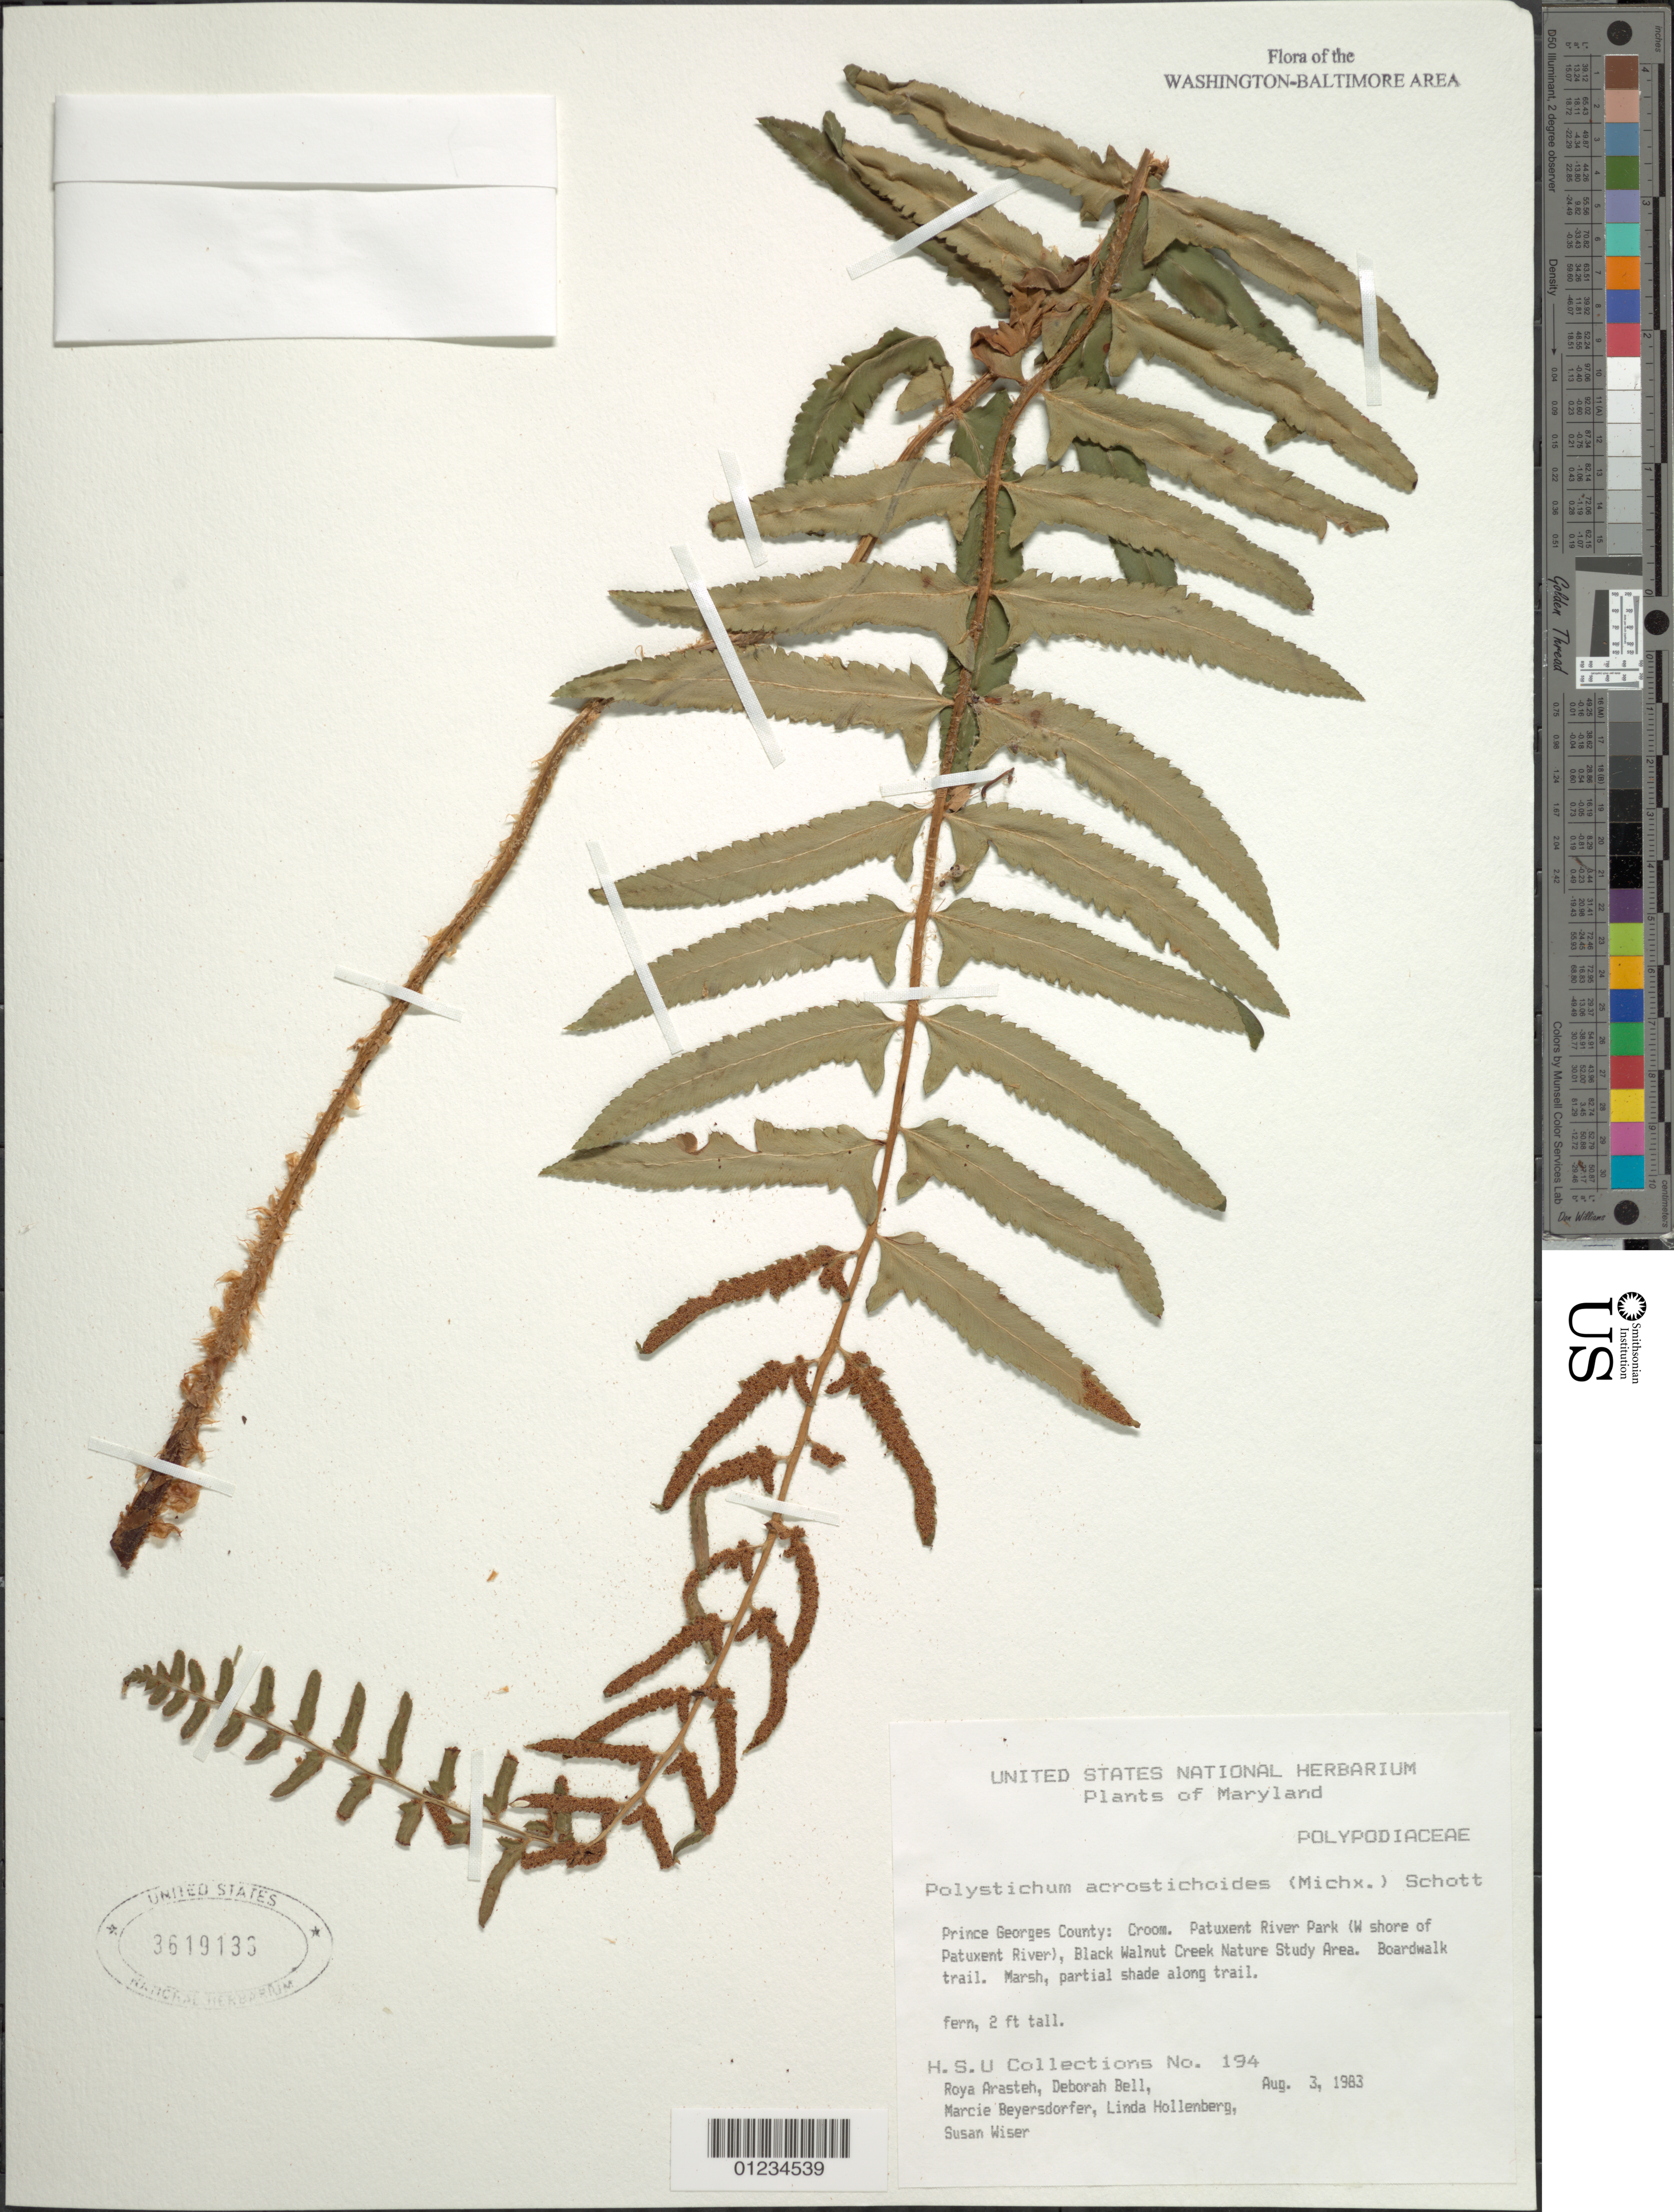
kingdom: Plantae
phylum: Tracheophyta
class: Polypodiopsida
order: Polypodiales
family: Dryopteridaceae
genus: Polystichum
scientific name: Polystichum acrostichoides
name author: (Michx.) Schott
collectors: R. Arasteh, D. A. Bell, M. Beyersdorfer, L. Hollenberg & S. Wiser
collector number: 194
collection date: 1983-08-03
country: United States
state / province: Maryland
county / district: Prince George's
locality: Croom. Patuxent River Park (W shore of Patuxent River), Black Walnut Creek Nature Study Area. Boardwalk trail.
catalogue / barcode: US 3619133